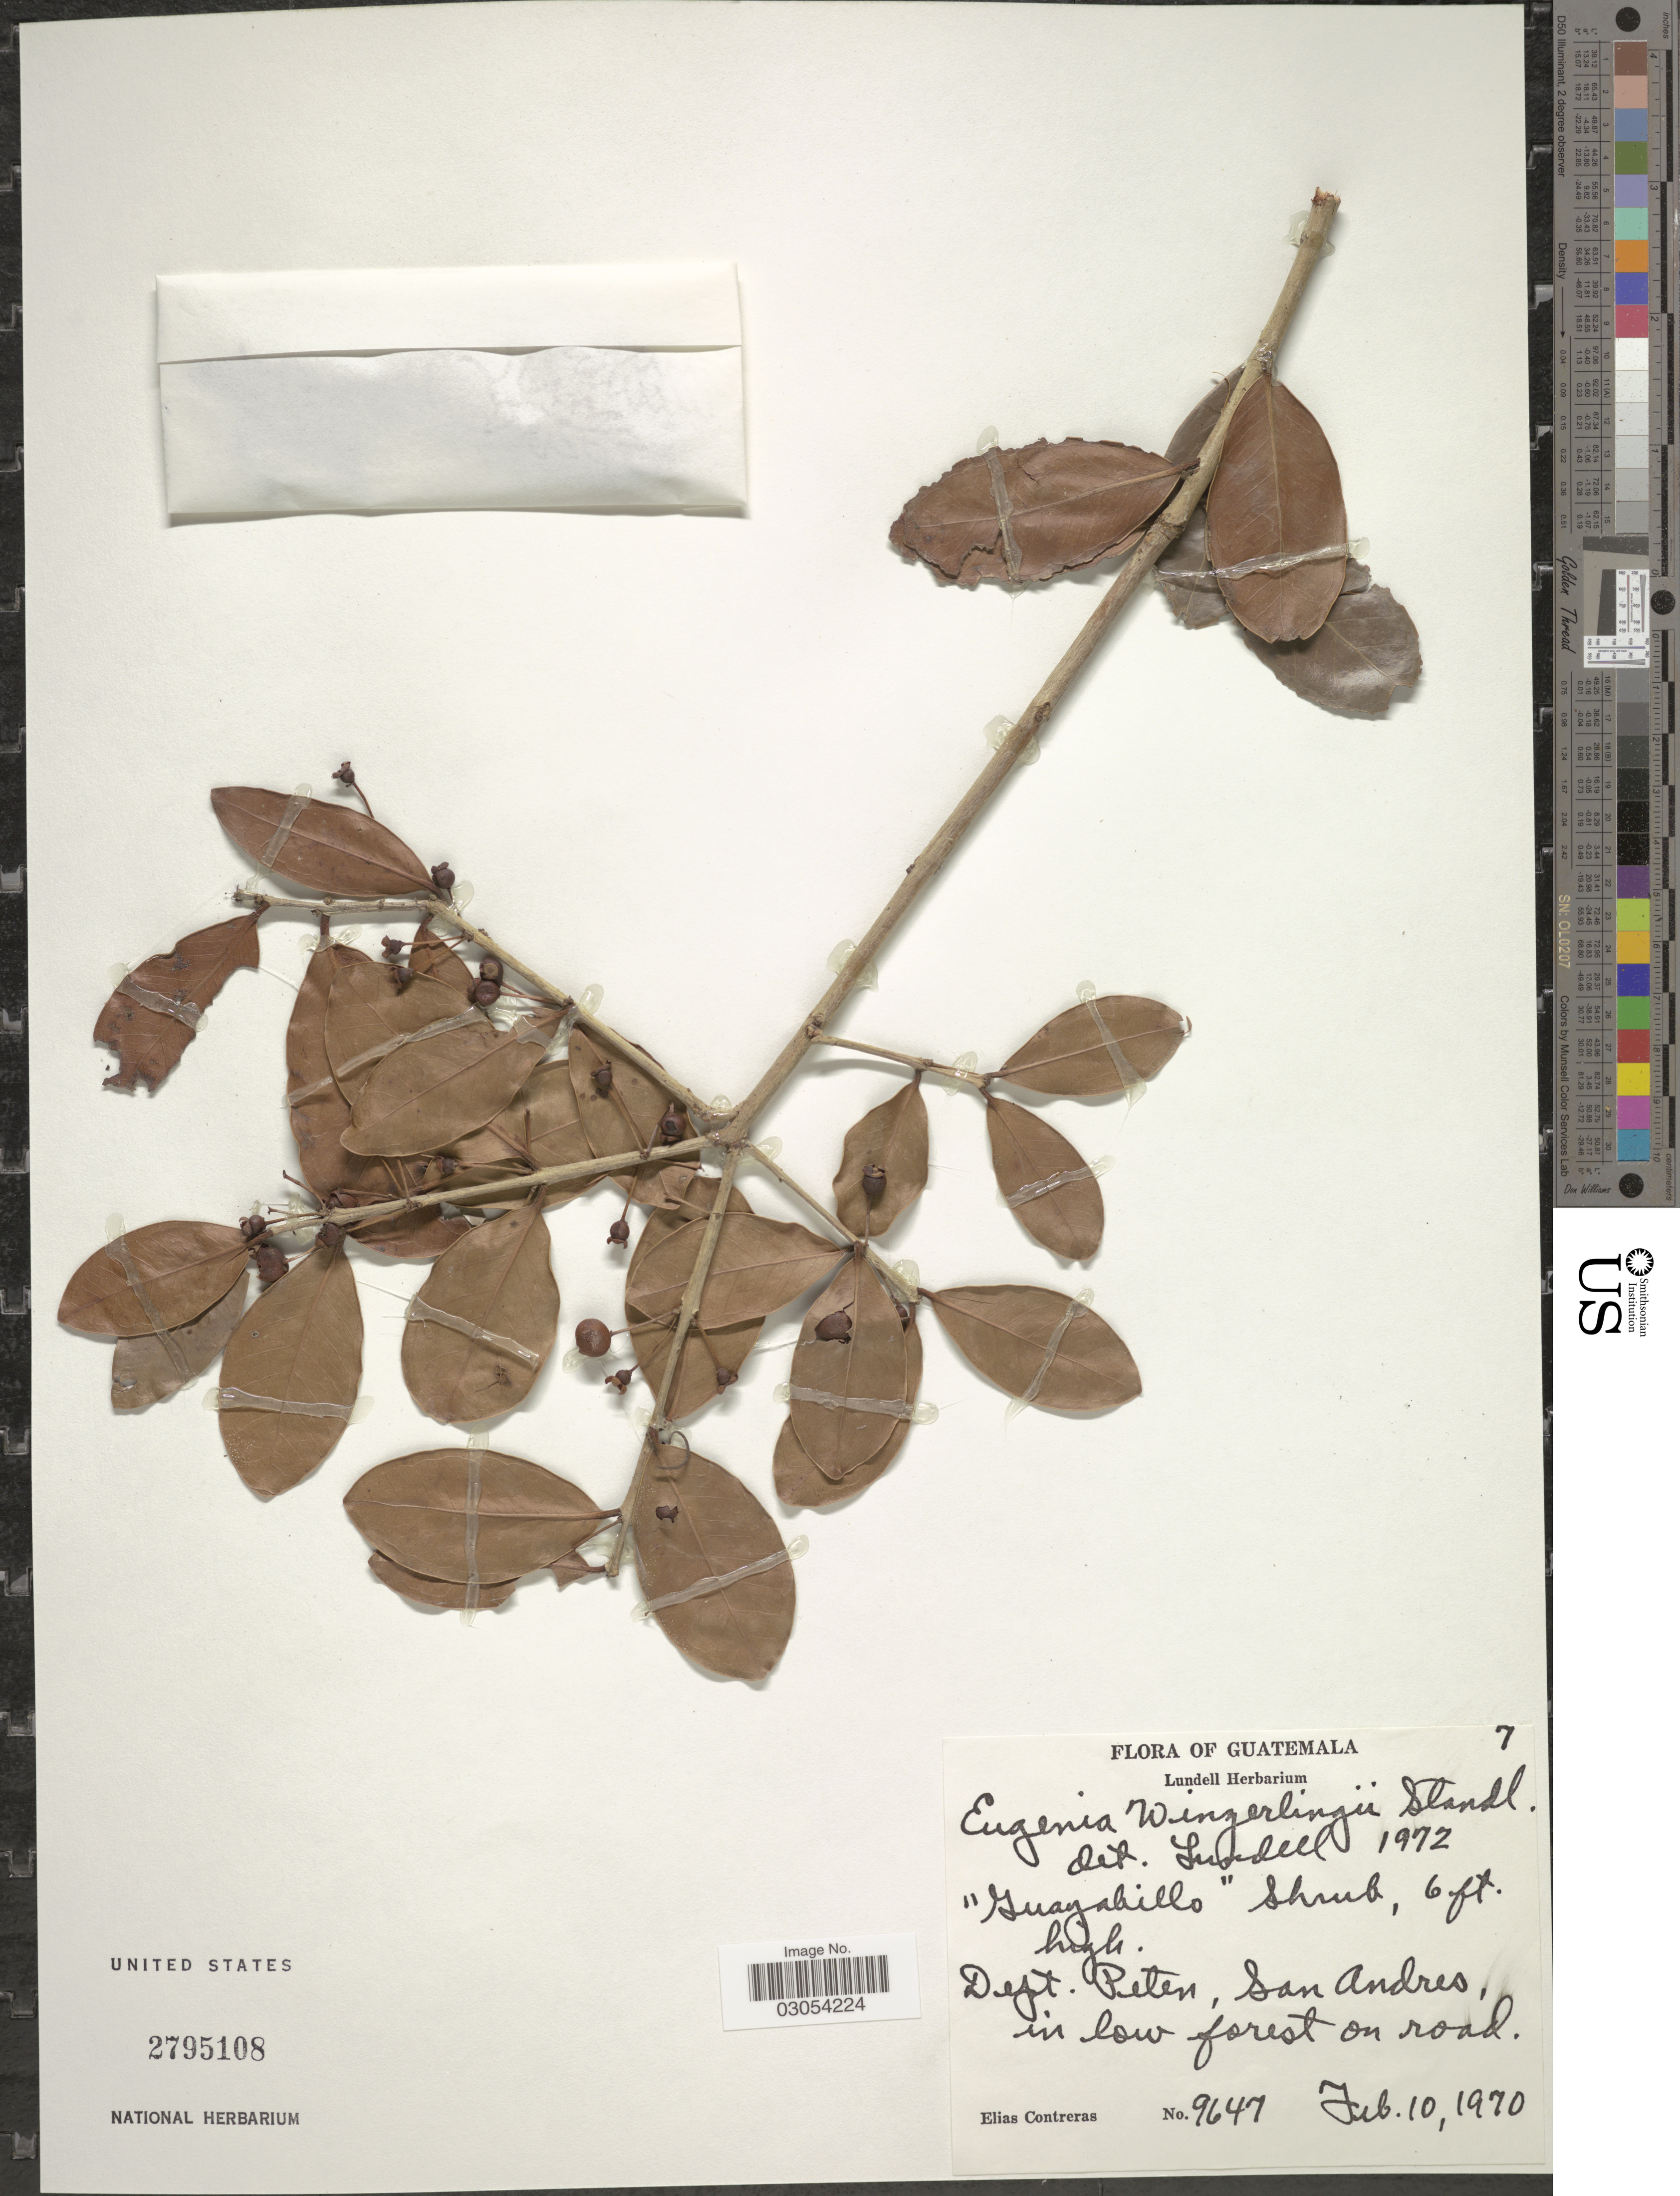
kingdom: Plantae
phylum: Tracheophyta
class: Magnoliopsida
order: Myrtales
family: Myrtaceae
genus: Eugenia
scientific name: Eugenia winzerlingii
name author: Standl.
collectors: E. Contreras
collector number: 9647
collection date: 1970-02-10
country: Guatemala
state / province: El Petén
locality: Dept. Peten, San Andres, on low forest on road.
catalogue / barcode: US 2795108